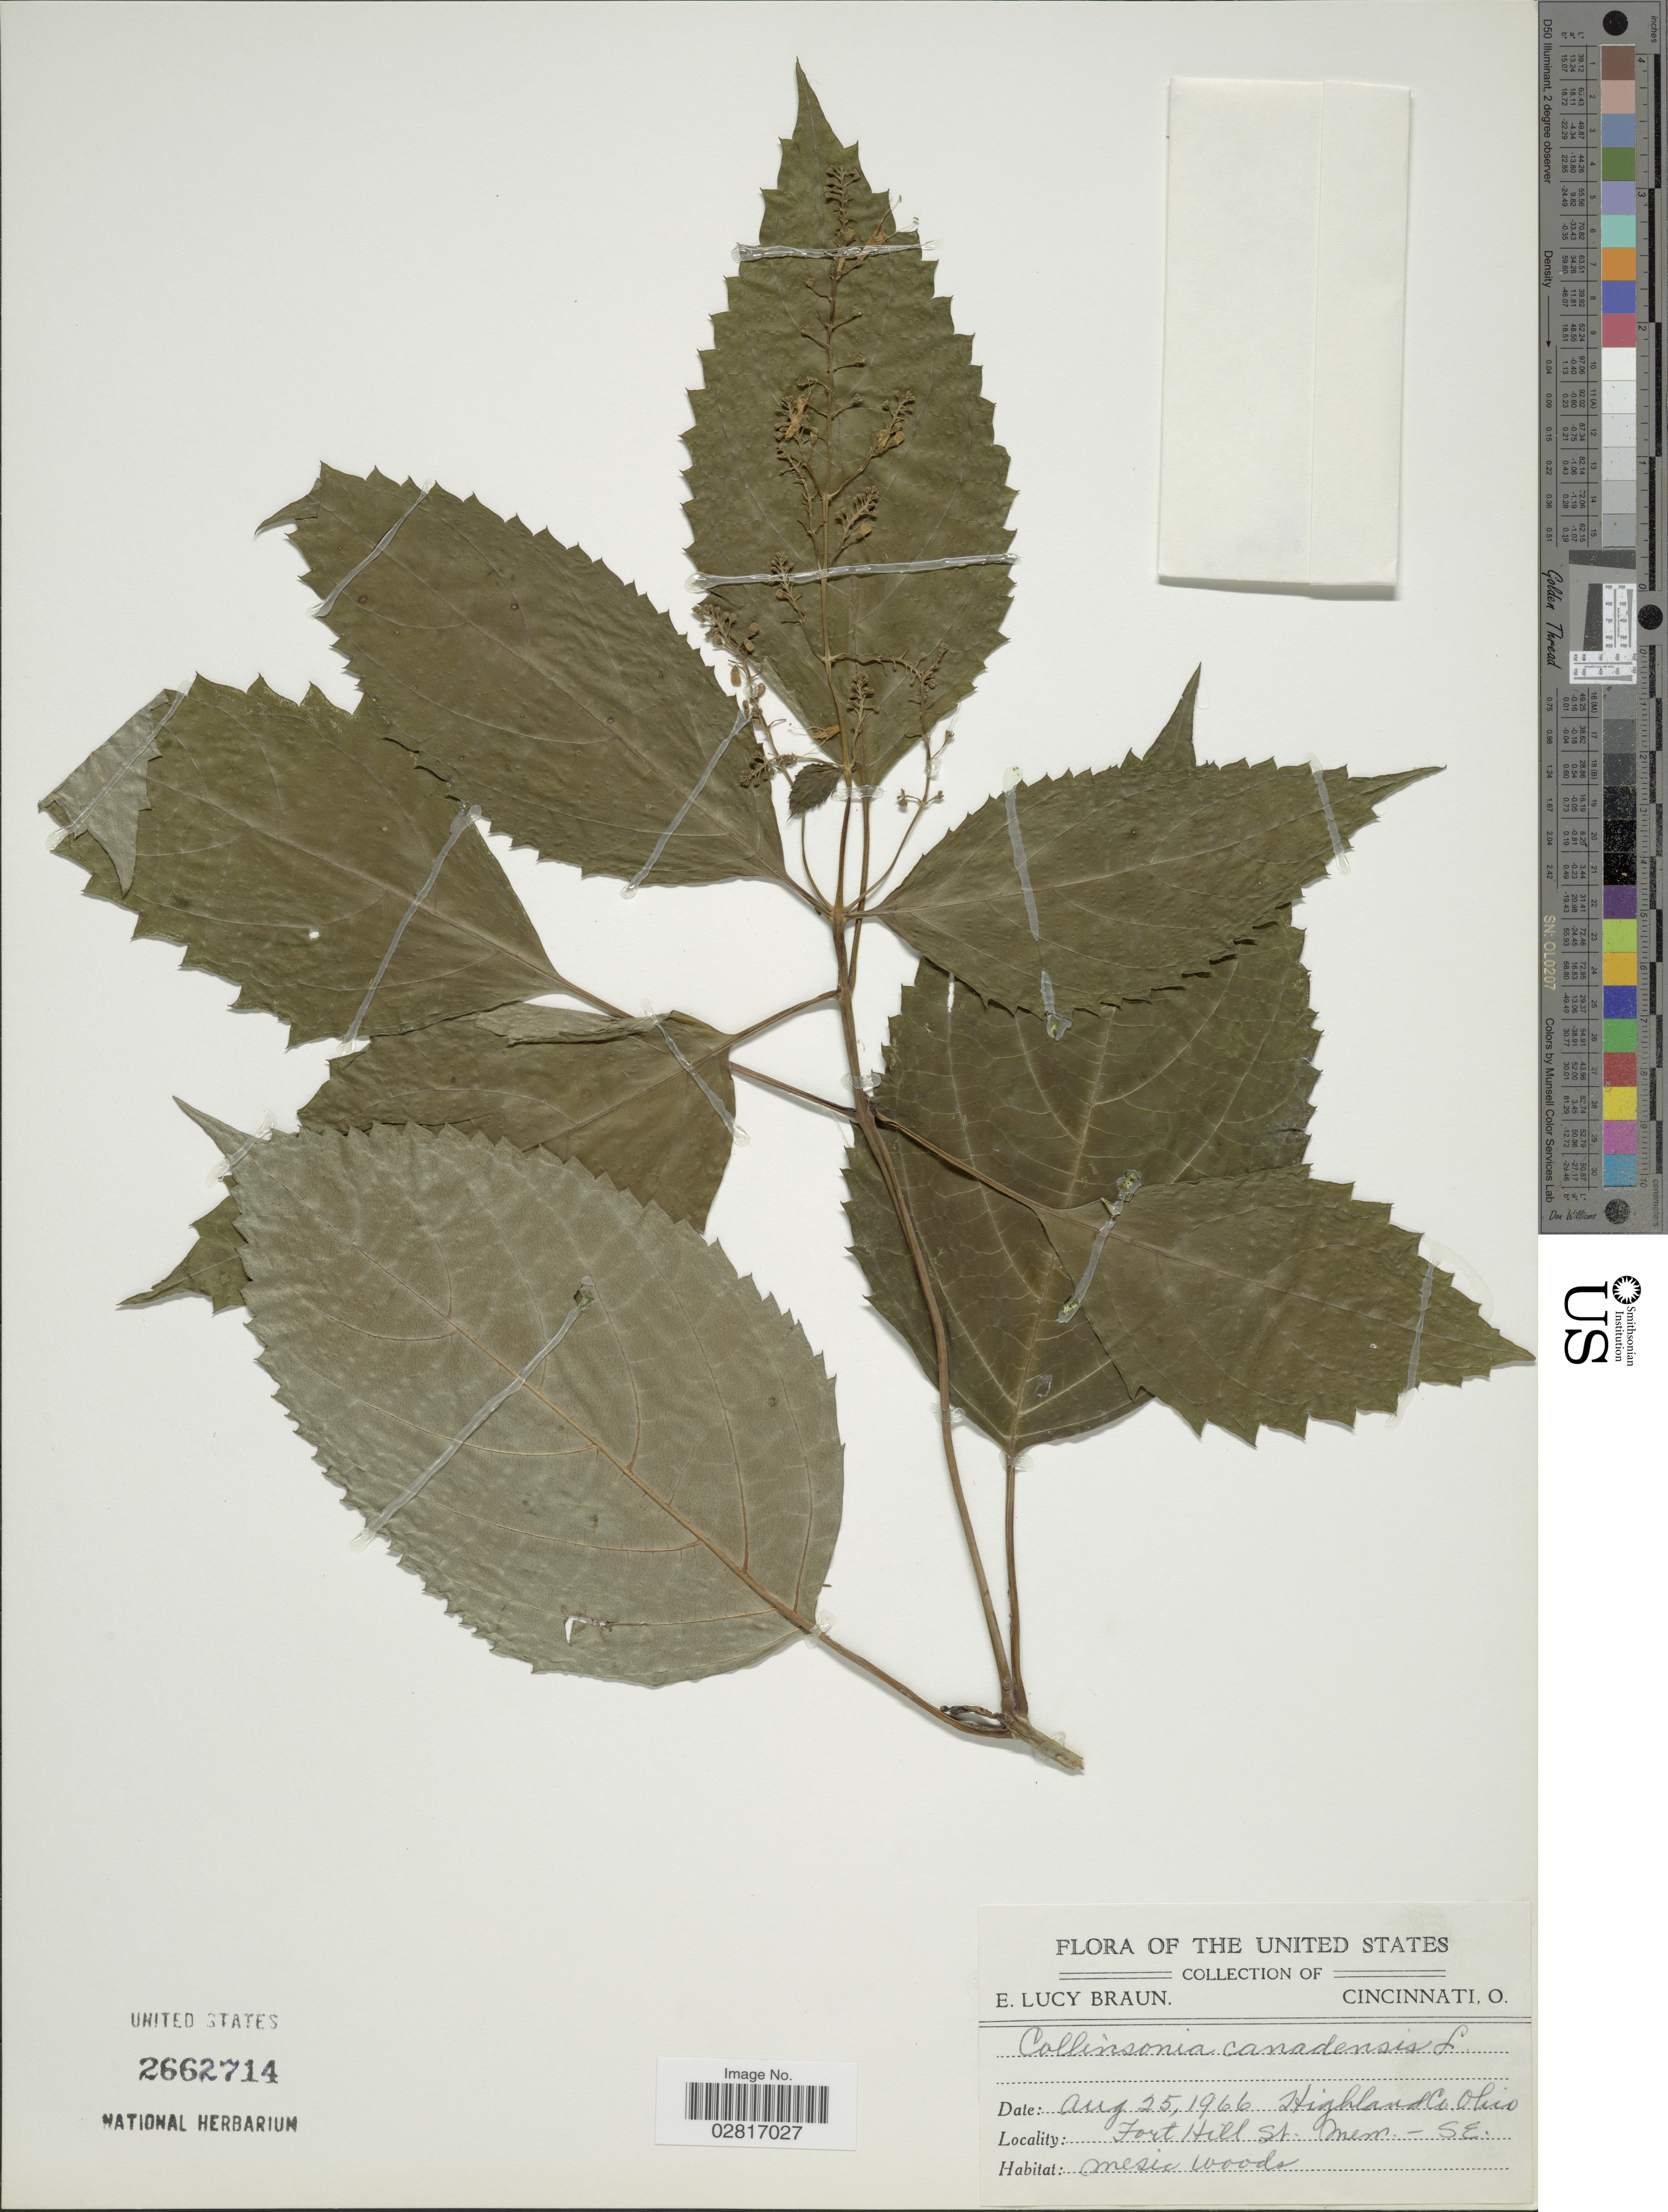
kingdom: Plantae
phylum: Tracheophyta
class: Magnoliopsida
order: Lamiales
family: Lamiaceae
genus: Collinsonia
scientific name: Collinsonia canadensis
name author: L.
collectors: E. L. Braun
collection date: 1966-08-25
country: United States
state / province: Ohio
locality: Highland Co., Fort Hill St. Mem. -SE.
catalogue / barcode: US 2662714